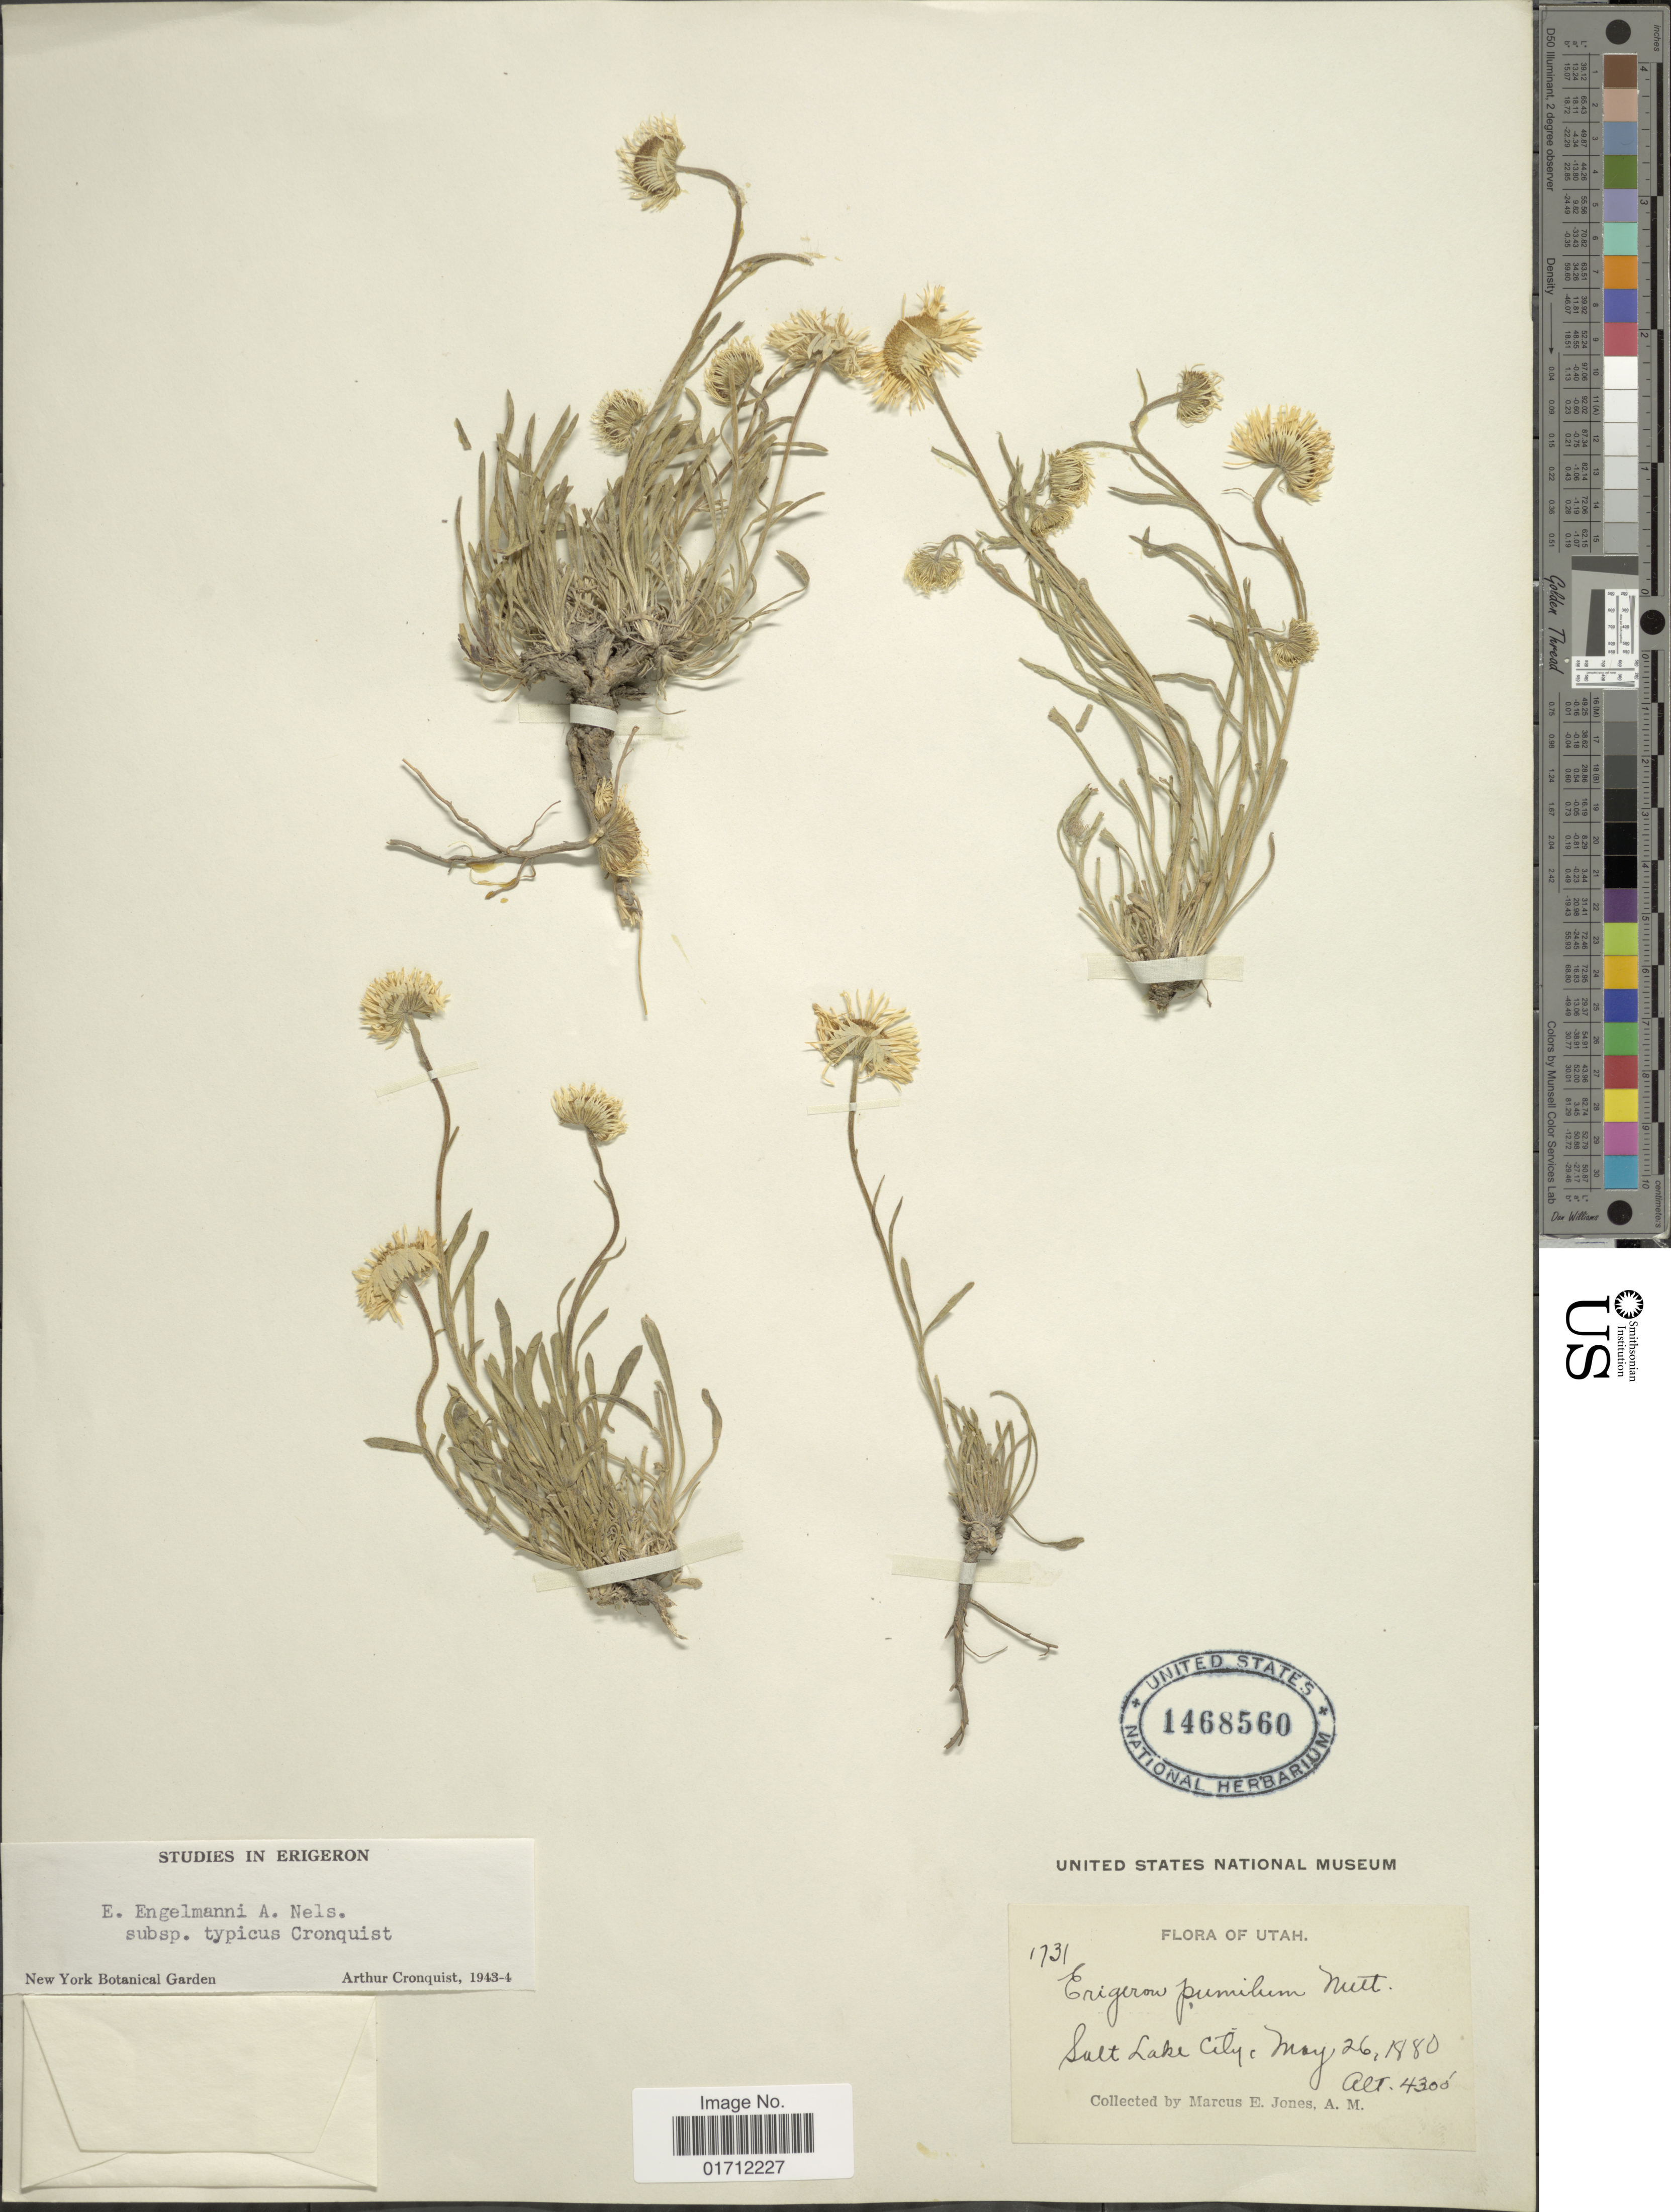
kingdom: Plantae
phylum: Tracheophyta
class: Magnoliopsida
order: Asterales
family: Asteraceae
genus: Erigeron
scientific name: Erigeron engelmannii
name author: A. Nelson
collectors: M. E. Jones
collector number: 1731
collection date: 1880-05-26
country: United States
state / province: Utah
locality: Salt Lake City.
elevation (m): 1311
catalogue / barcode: US 1468560